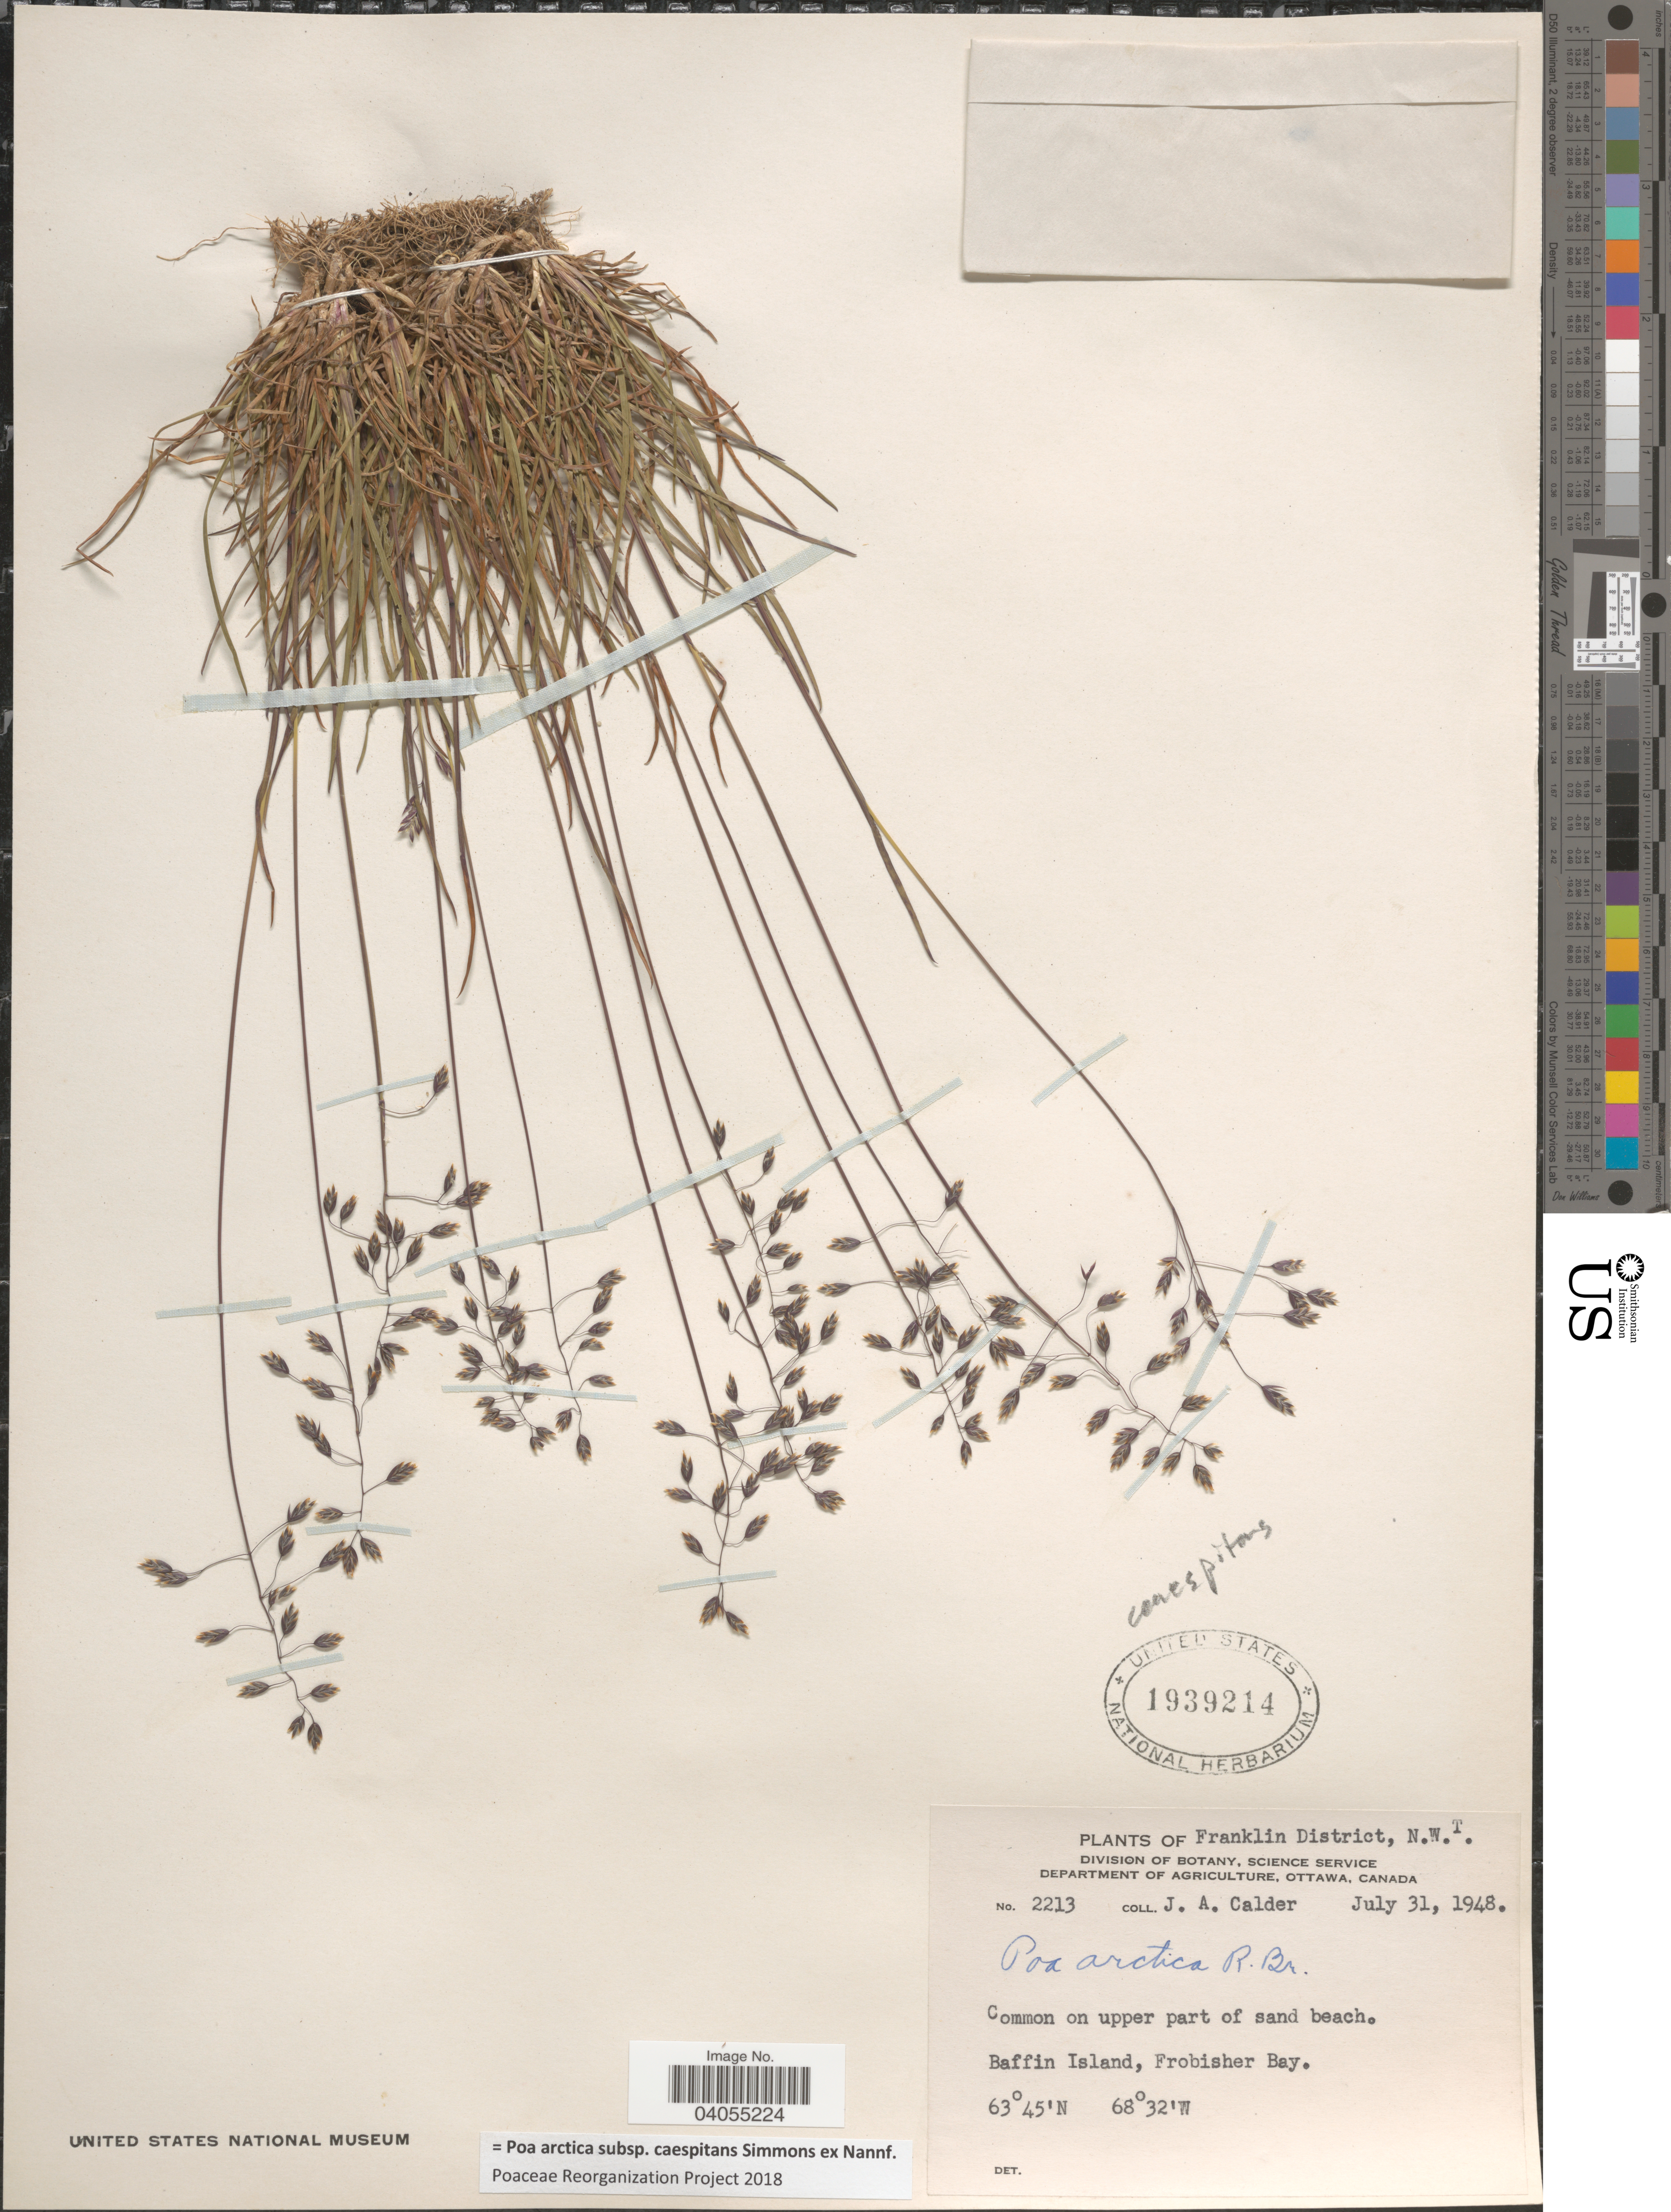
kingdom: Plantae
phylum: Tracheophyta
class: Liliopsida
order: Poales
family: Poaceae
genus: Poa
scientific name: Poa arctica subsp. caespitans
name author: Simmons ex Nannf.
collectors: J. A. Calder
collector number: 2213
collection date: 1948-07-31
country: Canada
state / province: Northwest Territories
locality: Franklin District. On upper part of sand beach. Baffin Island, Frobisher Bay.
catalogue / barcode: US 1939214